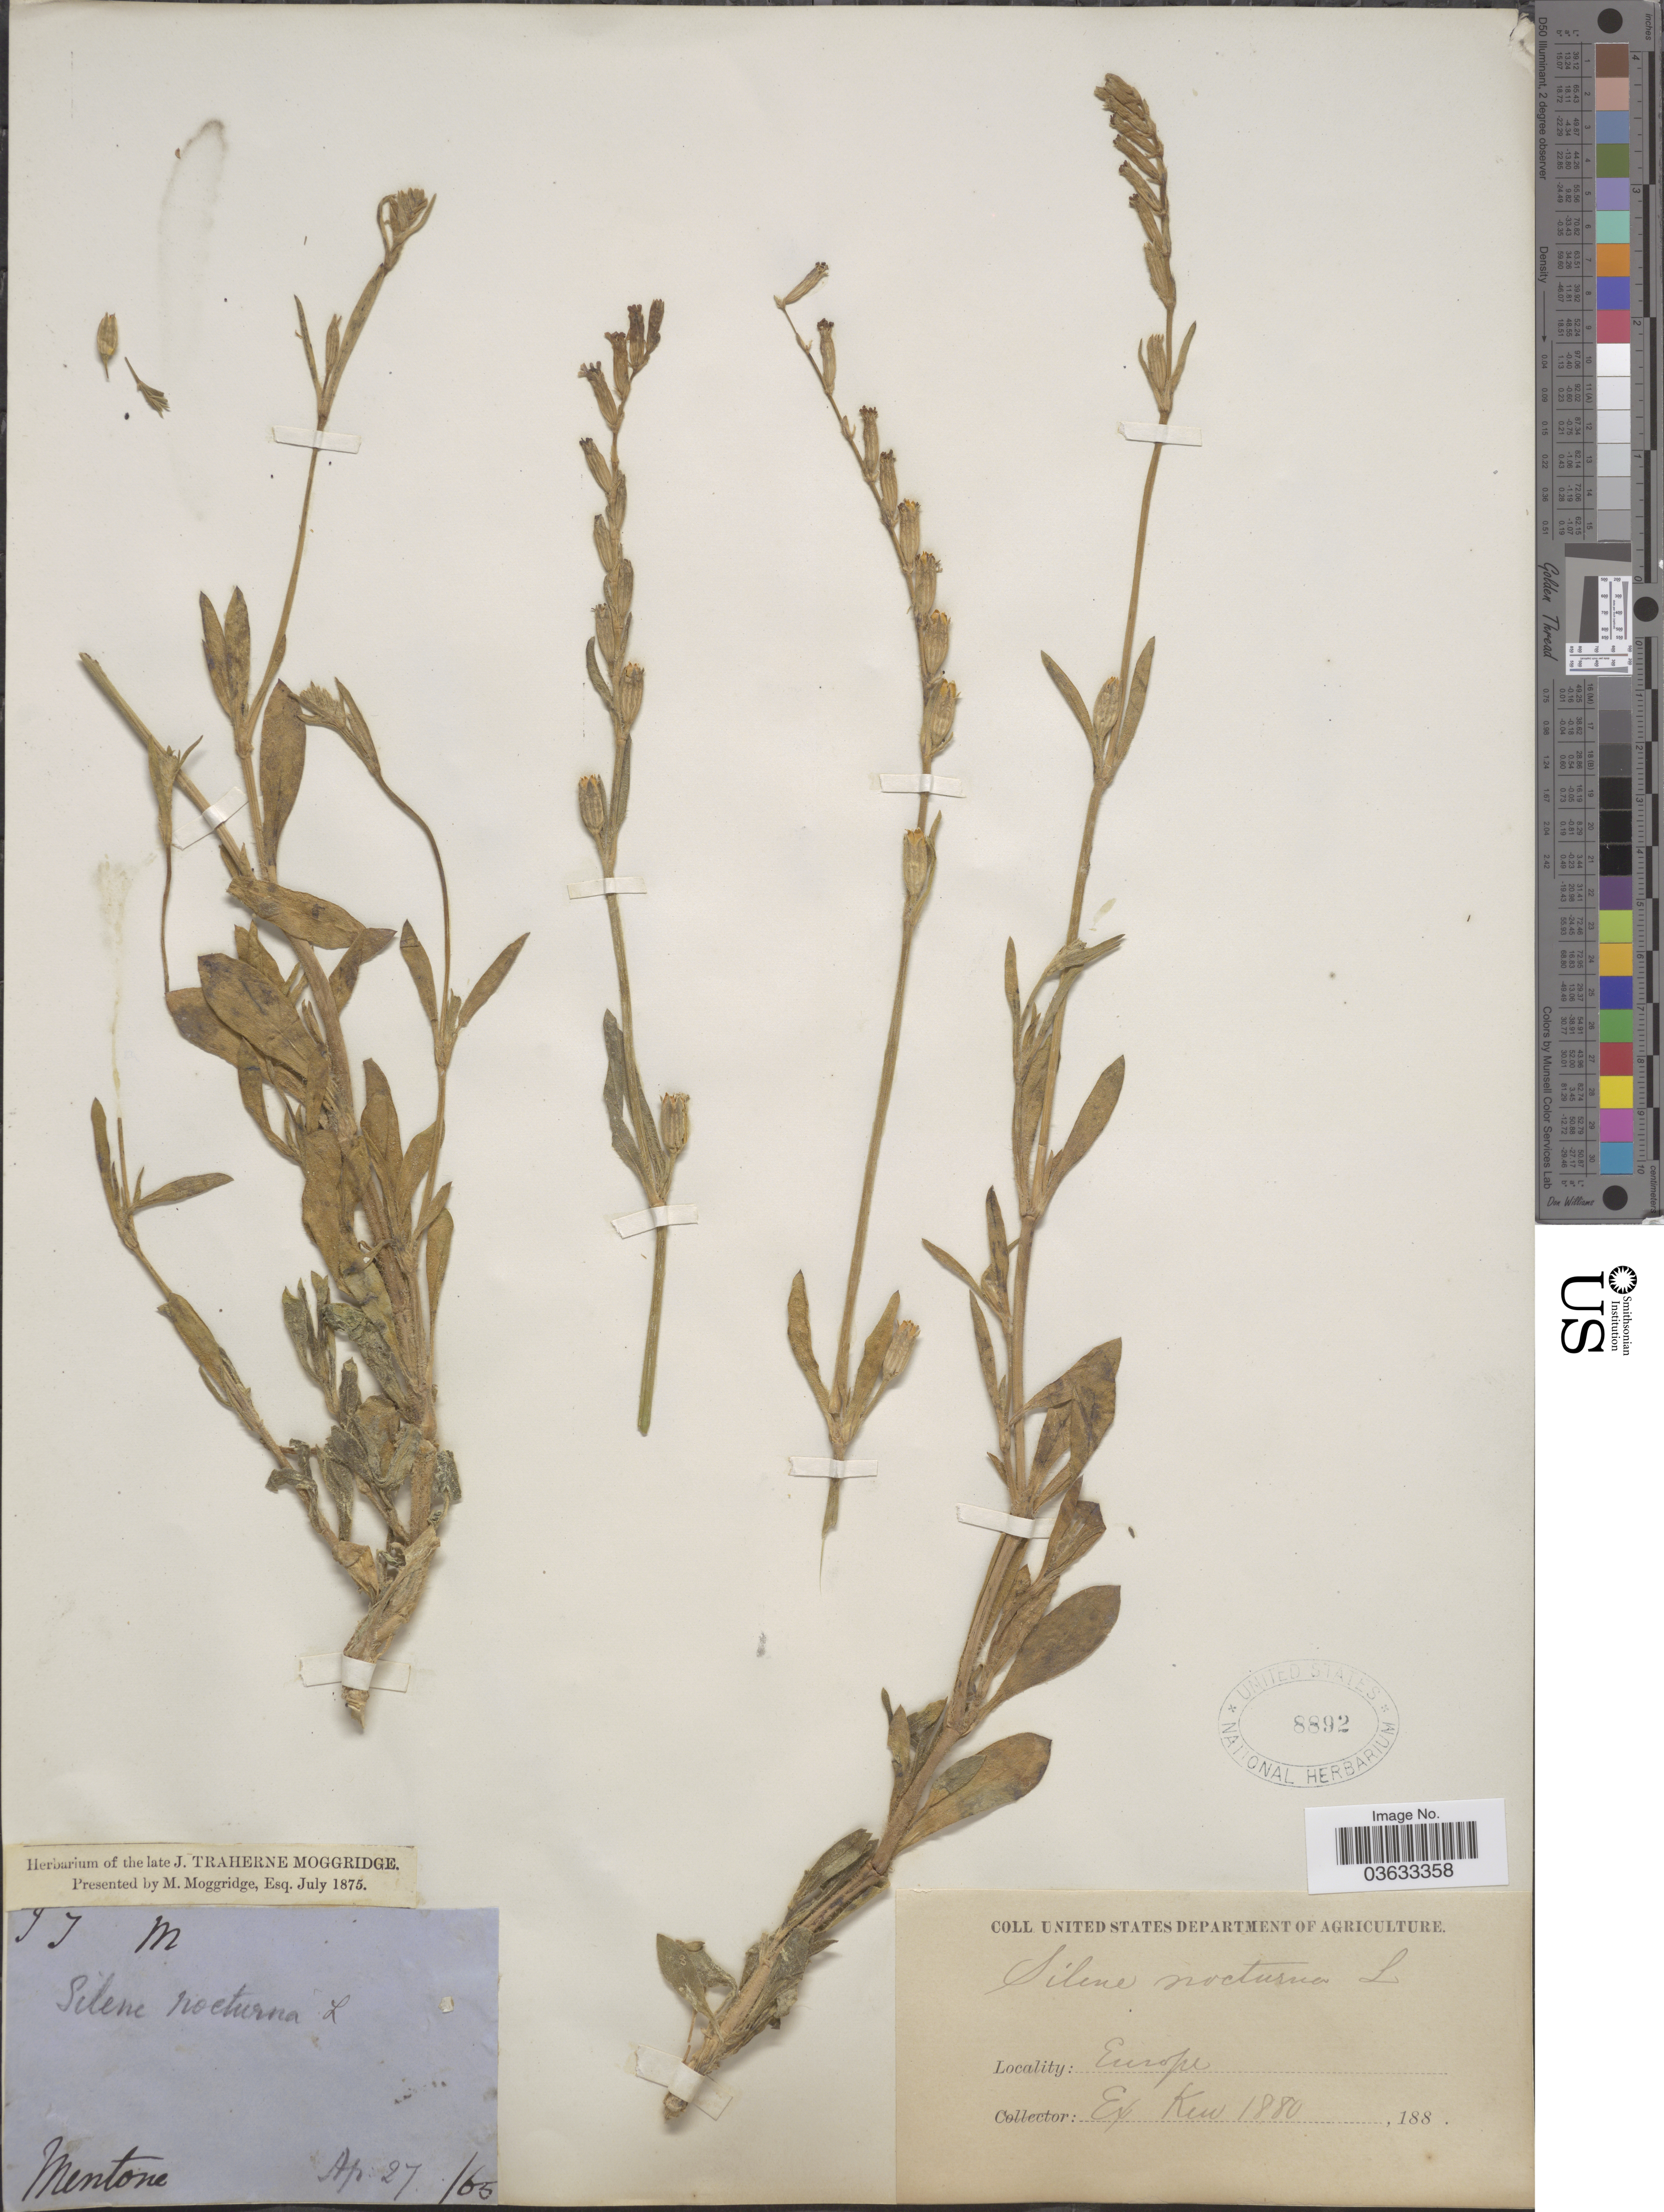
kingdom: Plantae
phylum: Tracheophyta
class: Magnoliopsida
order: Caryophyllales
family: Caryophyllaceae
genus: Silene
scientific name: Silene nocturna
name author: L.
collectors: ex herb. J.T. Moggridge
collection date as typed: Transcribed d/m/y: 27/4/65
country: France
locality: Mentone. Europe.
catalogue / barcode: US 8892